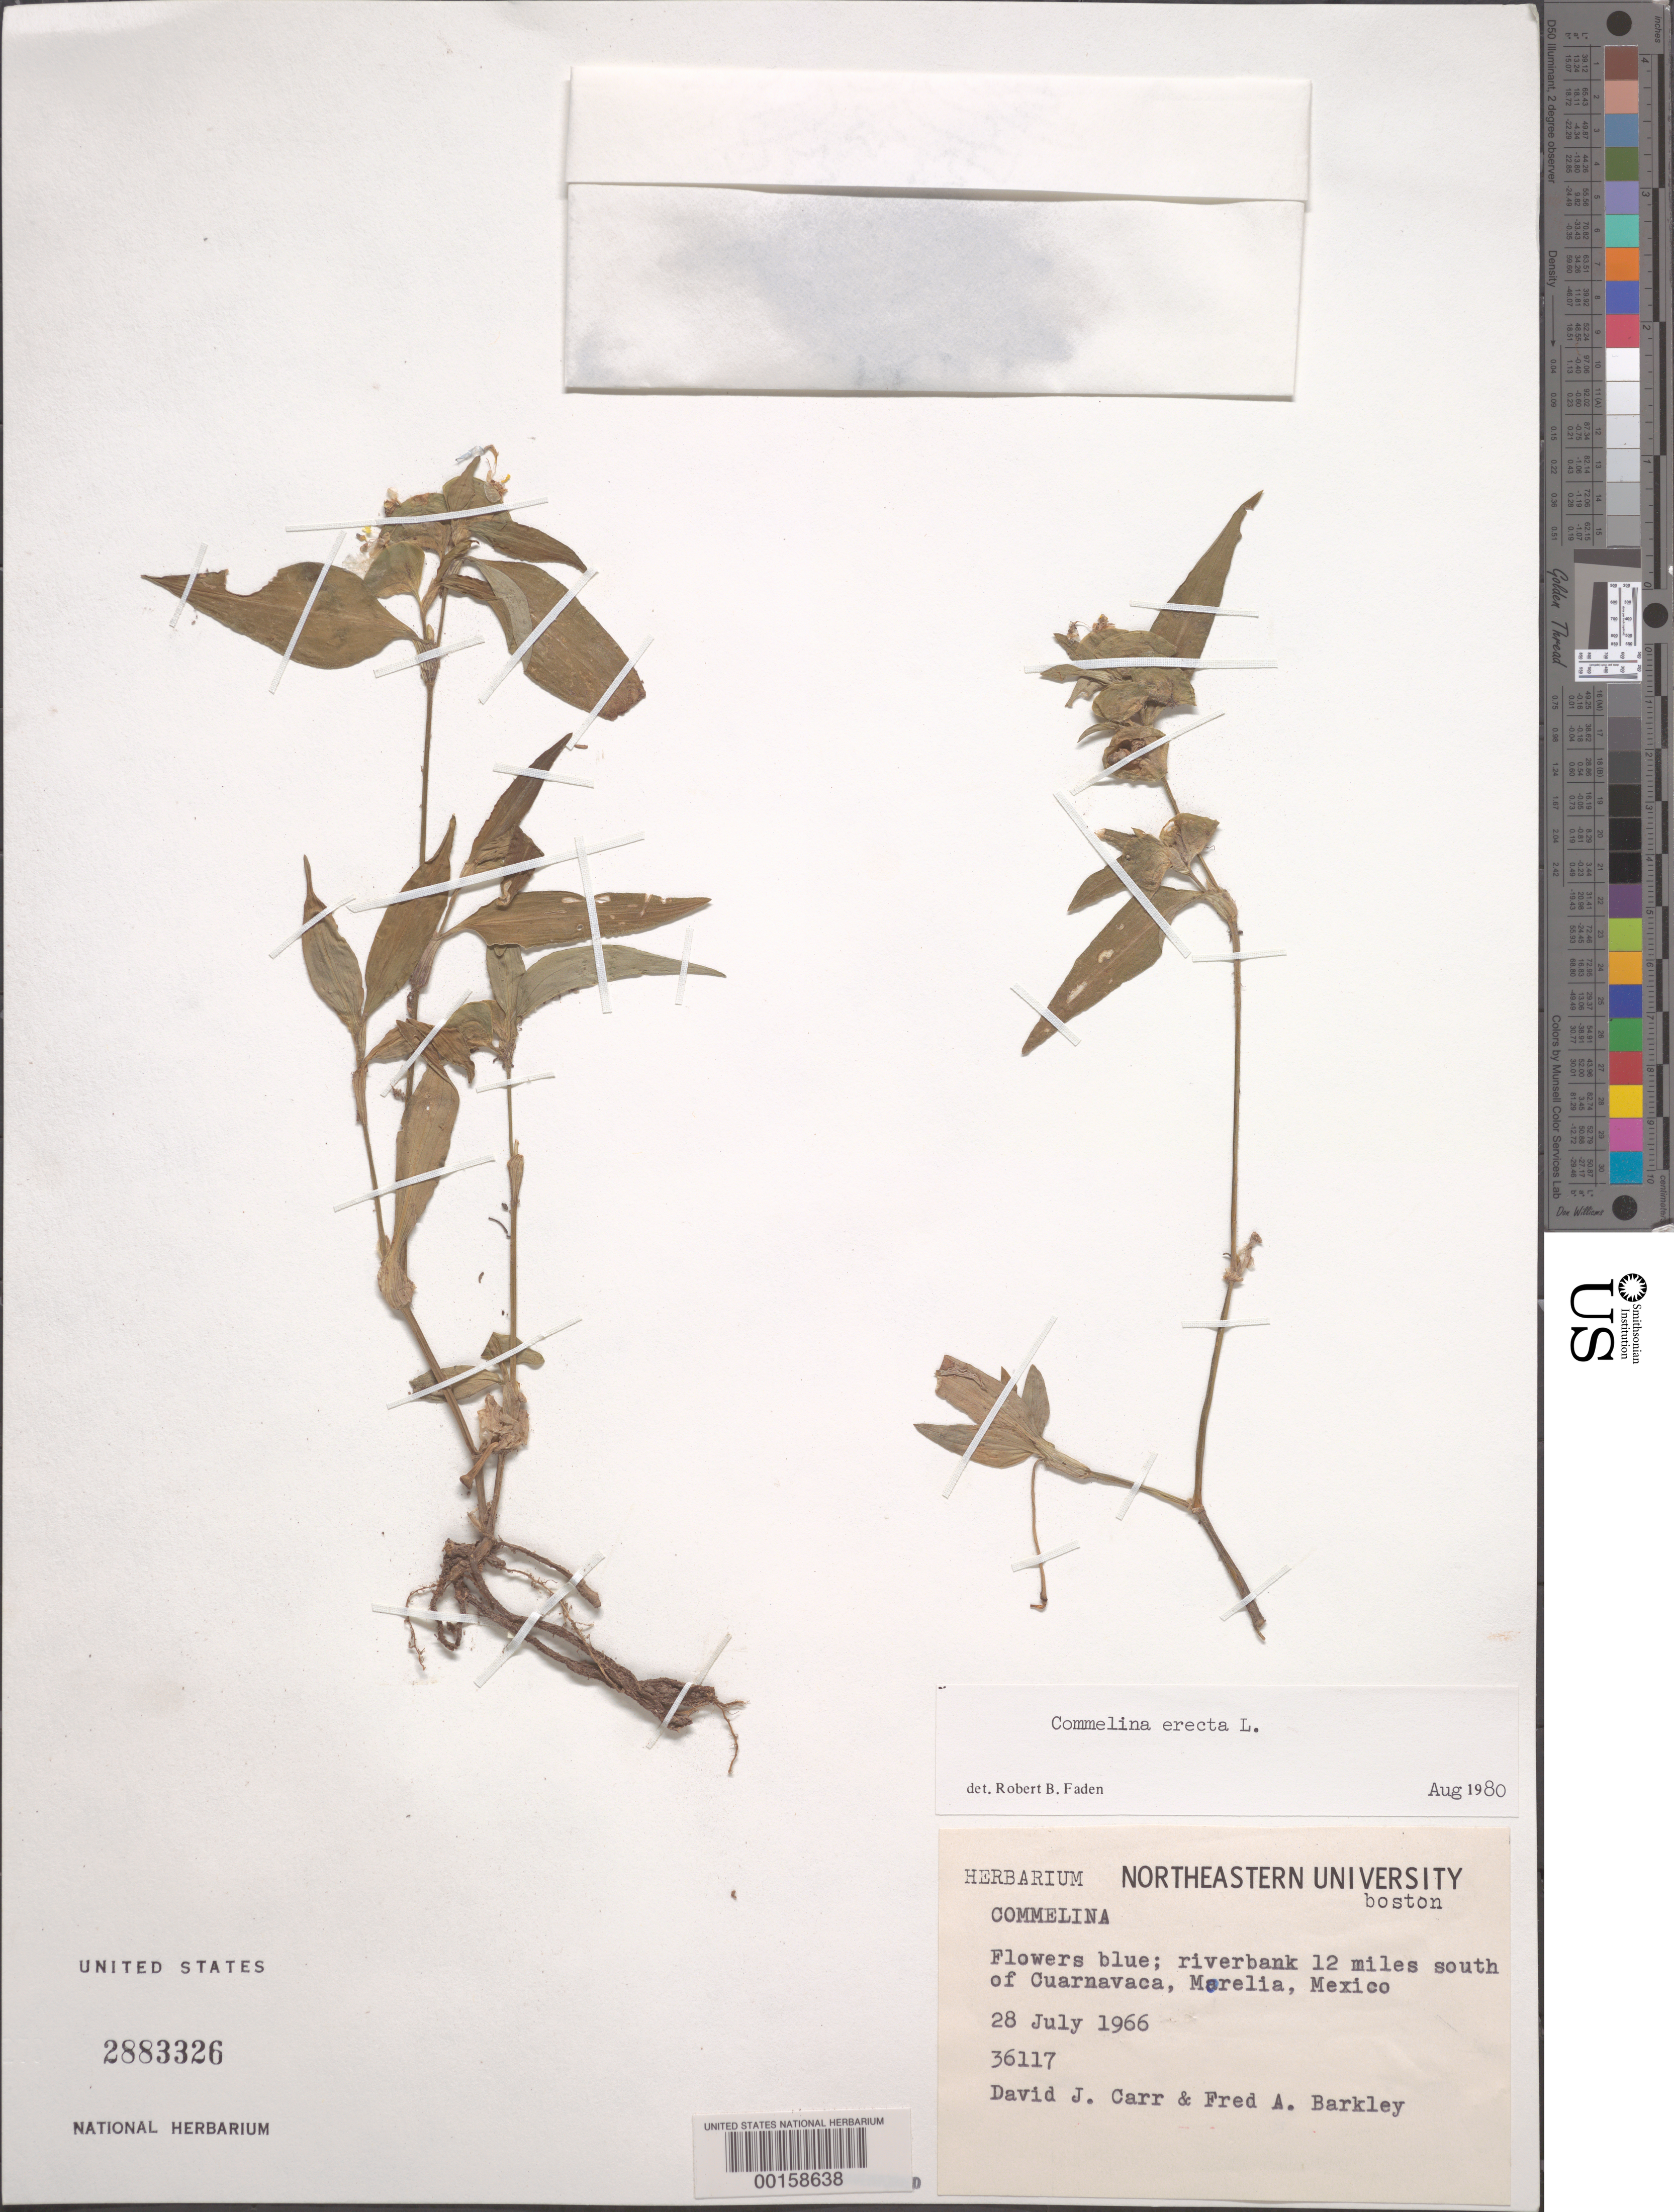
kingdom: Plantae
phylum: Tracheophyta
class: Liliopsida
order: Commelinales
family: Commelinaceae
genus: Commelina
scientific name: Commelina erecta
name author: L.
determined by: Faden, Robert B., (US), Smithsonian Institution - National Museum of Natural History (UNITED STATES)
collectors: D. J. Carr & F. J. Barkley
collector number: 36117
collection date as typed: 28 Jul 1966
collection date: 1966-07-28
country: Mexico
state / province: Morelos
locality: Cuarnavaca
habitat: Riverbank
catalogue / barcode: US 2883326